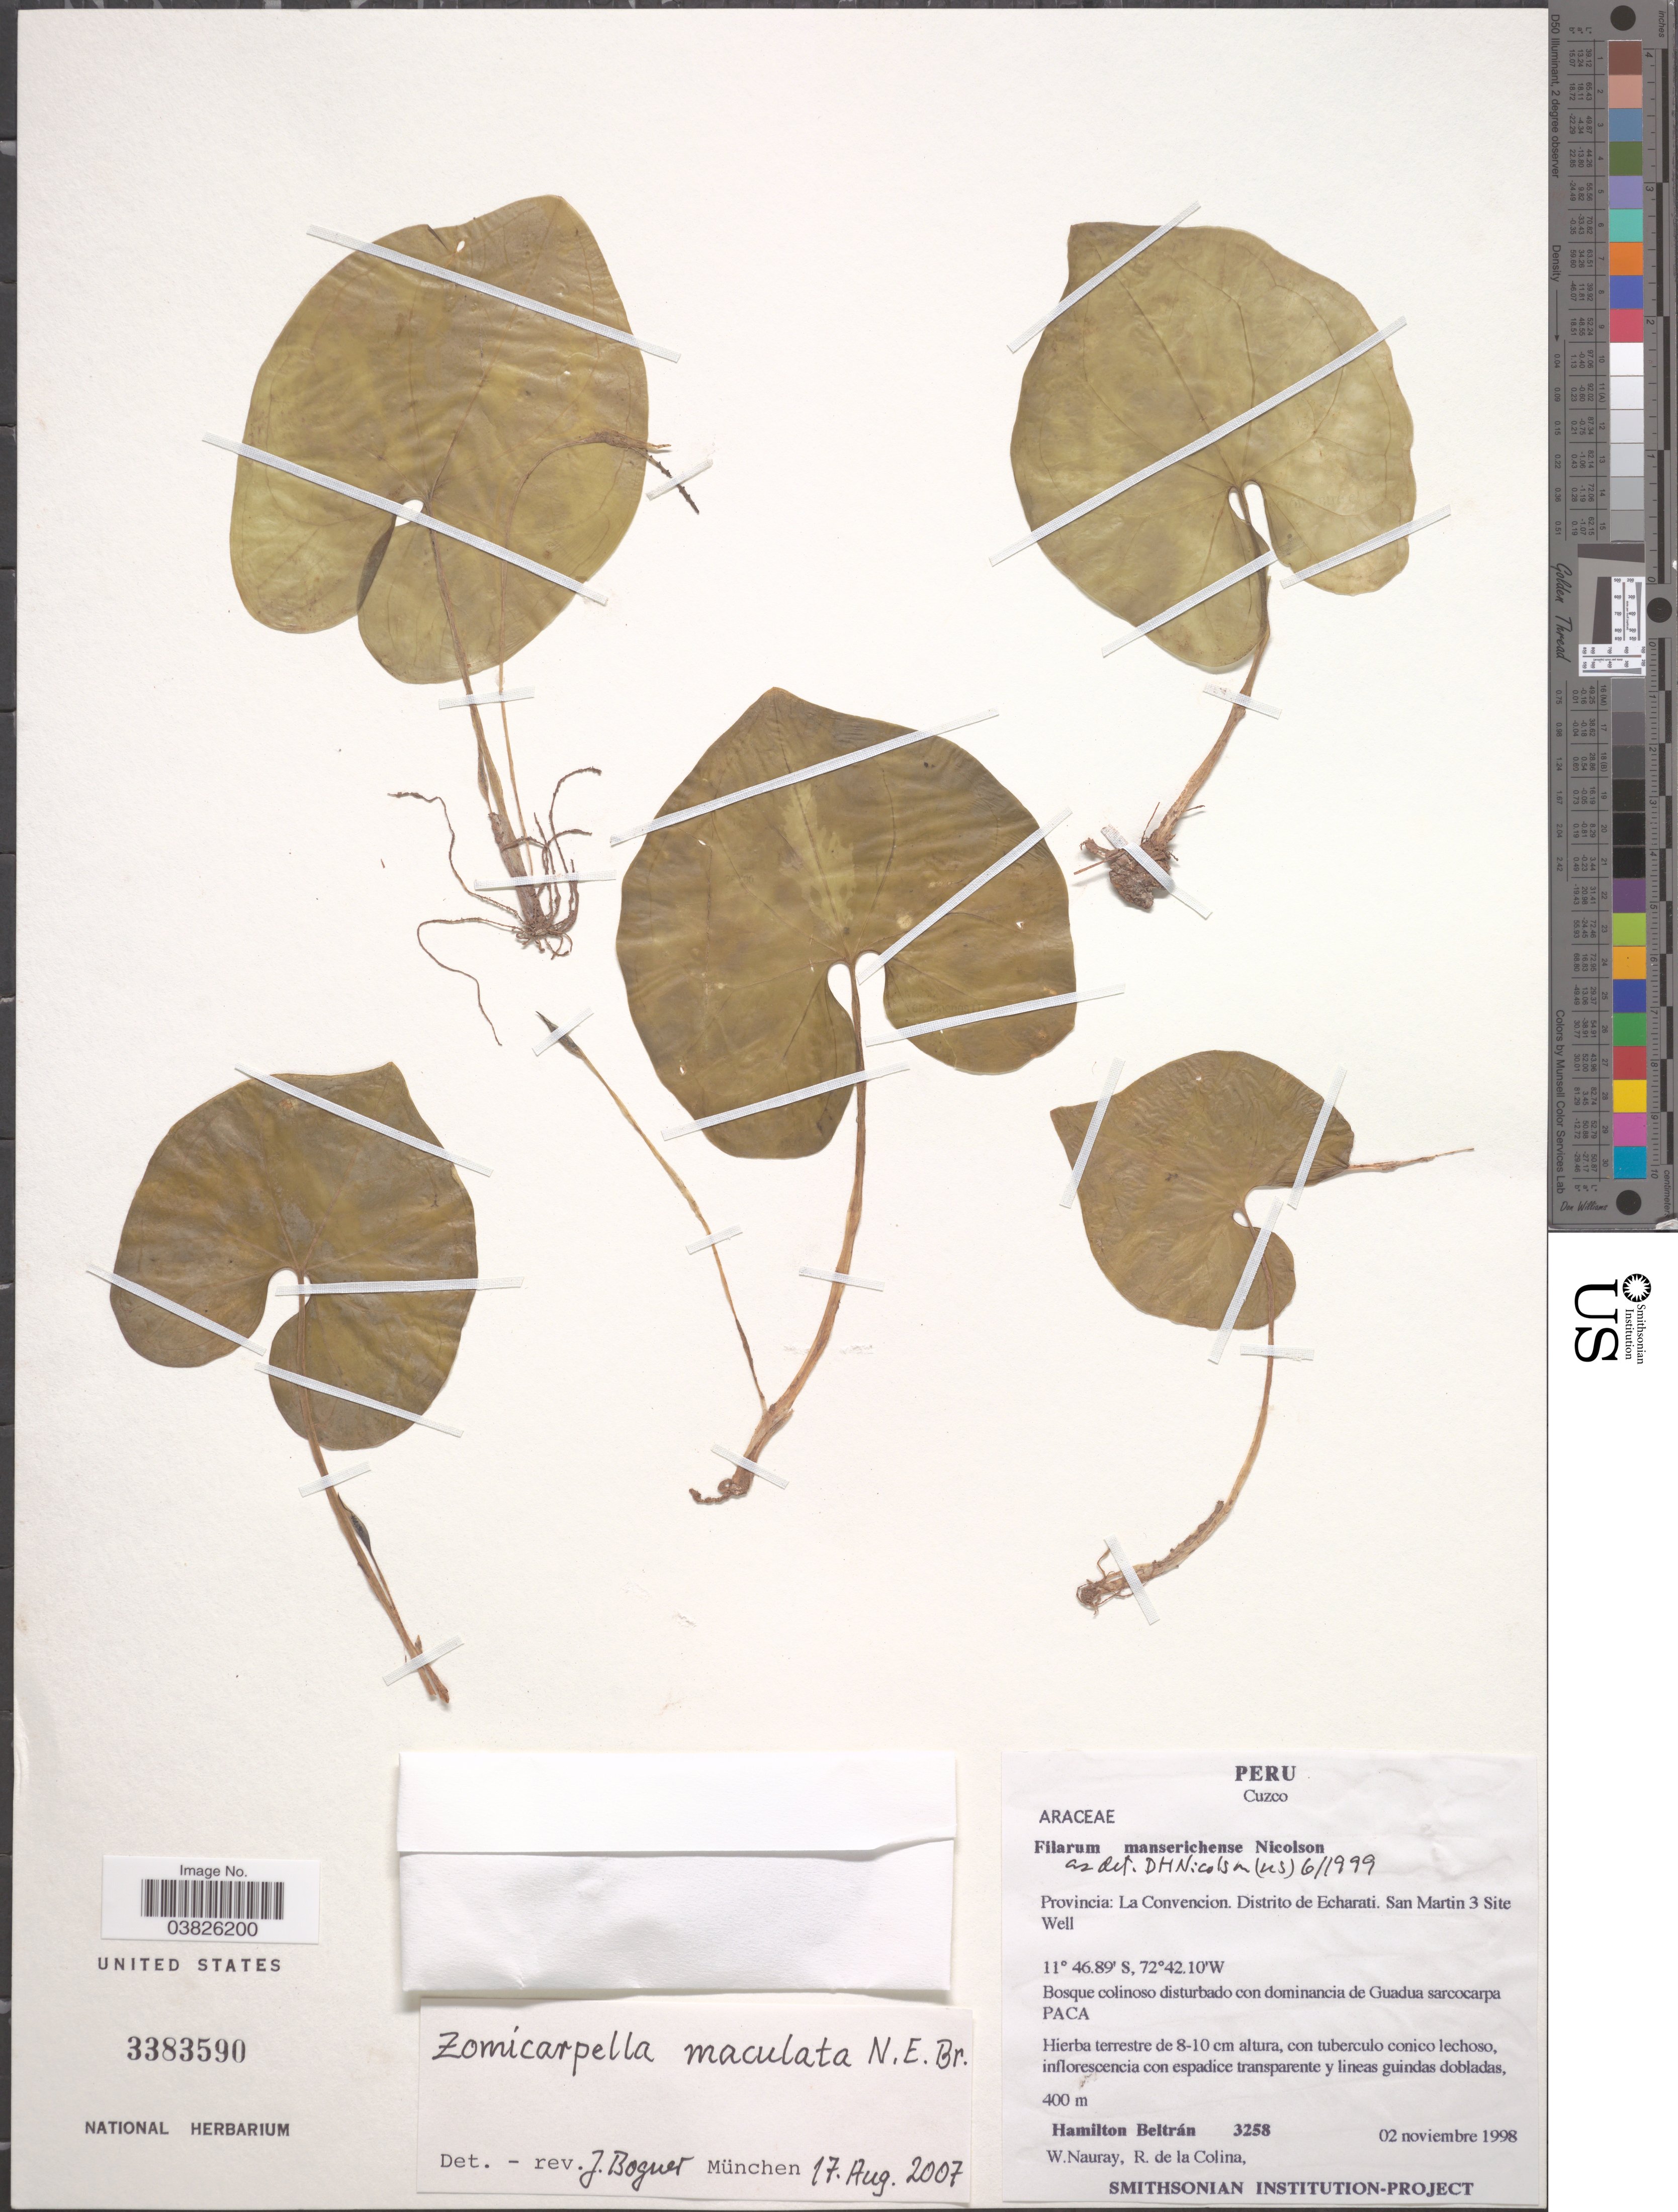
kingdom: Plantae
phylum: Tracheophyta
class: Liliopsida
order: Alismatales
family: Araceae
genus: Zomicarpella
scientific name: Zomicarpella maculata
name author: N.E. Br.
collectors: H. Beltran, W. Nauray & R. Colina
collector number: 3258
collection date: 1998-11-02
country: Peru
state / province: Cusco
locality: Cuzco. Provincia: La Convencion. Distrito de Echarati. San Martin 3 Site Well.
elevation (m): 400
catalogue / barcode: US 3383590